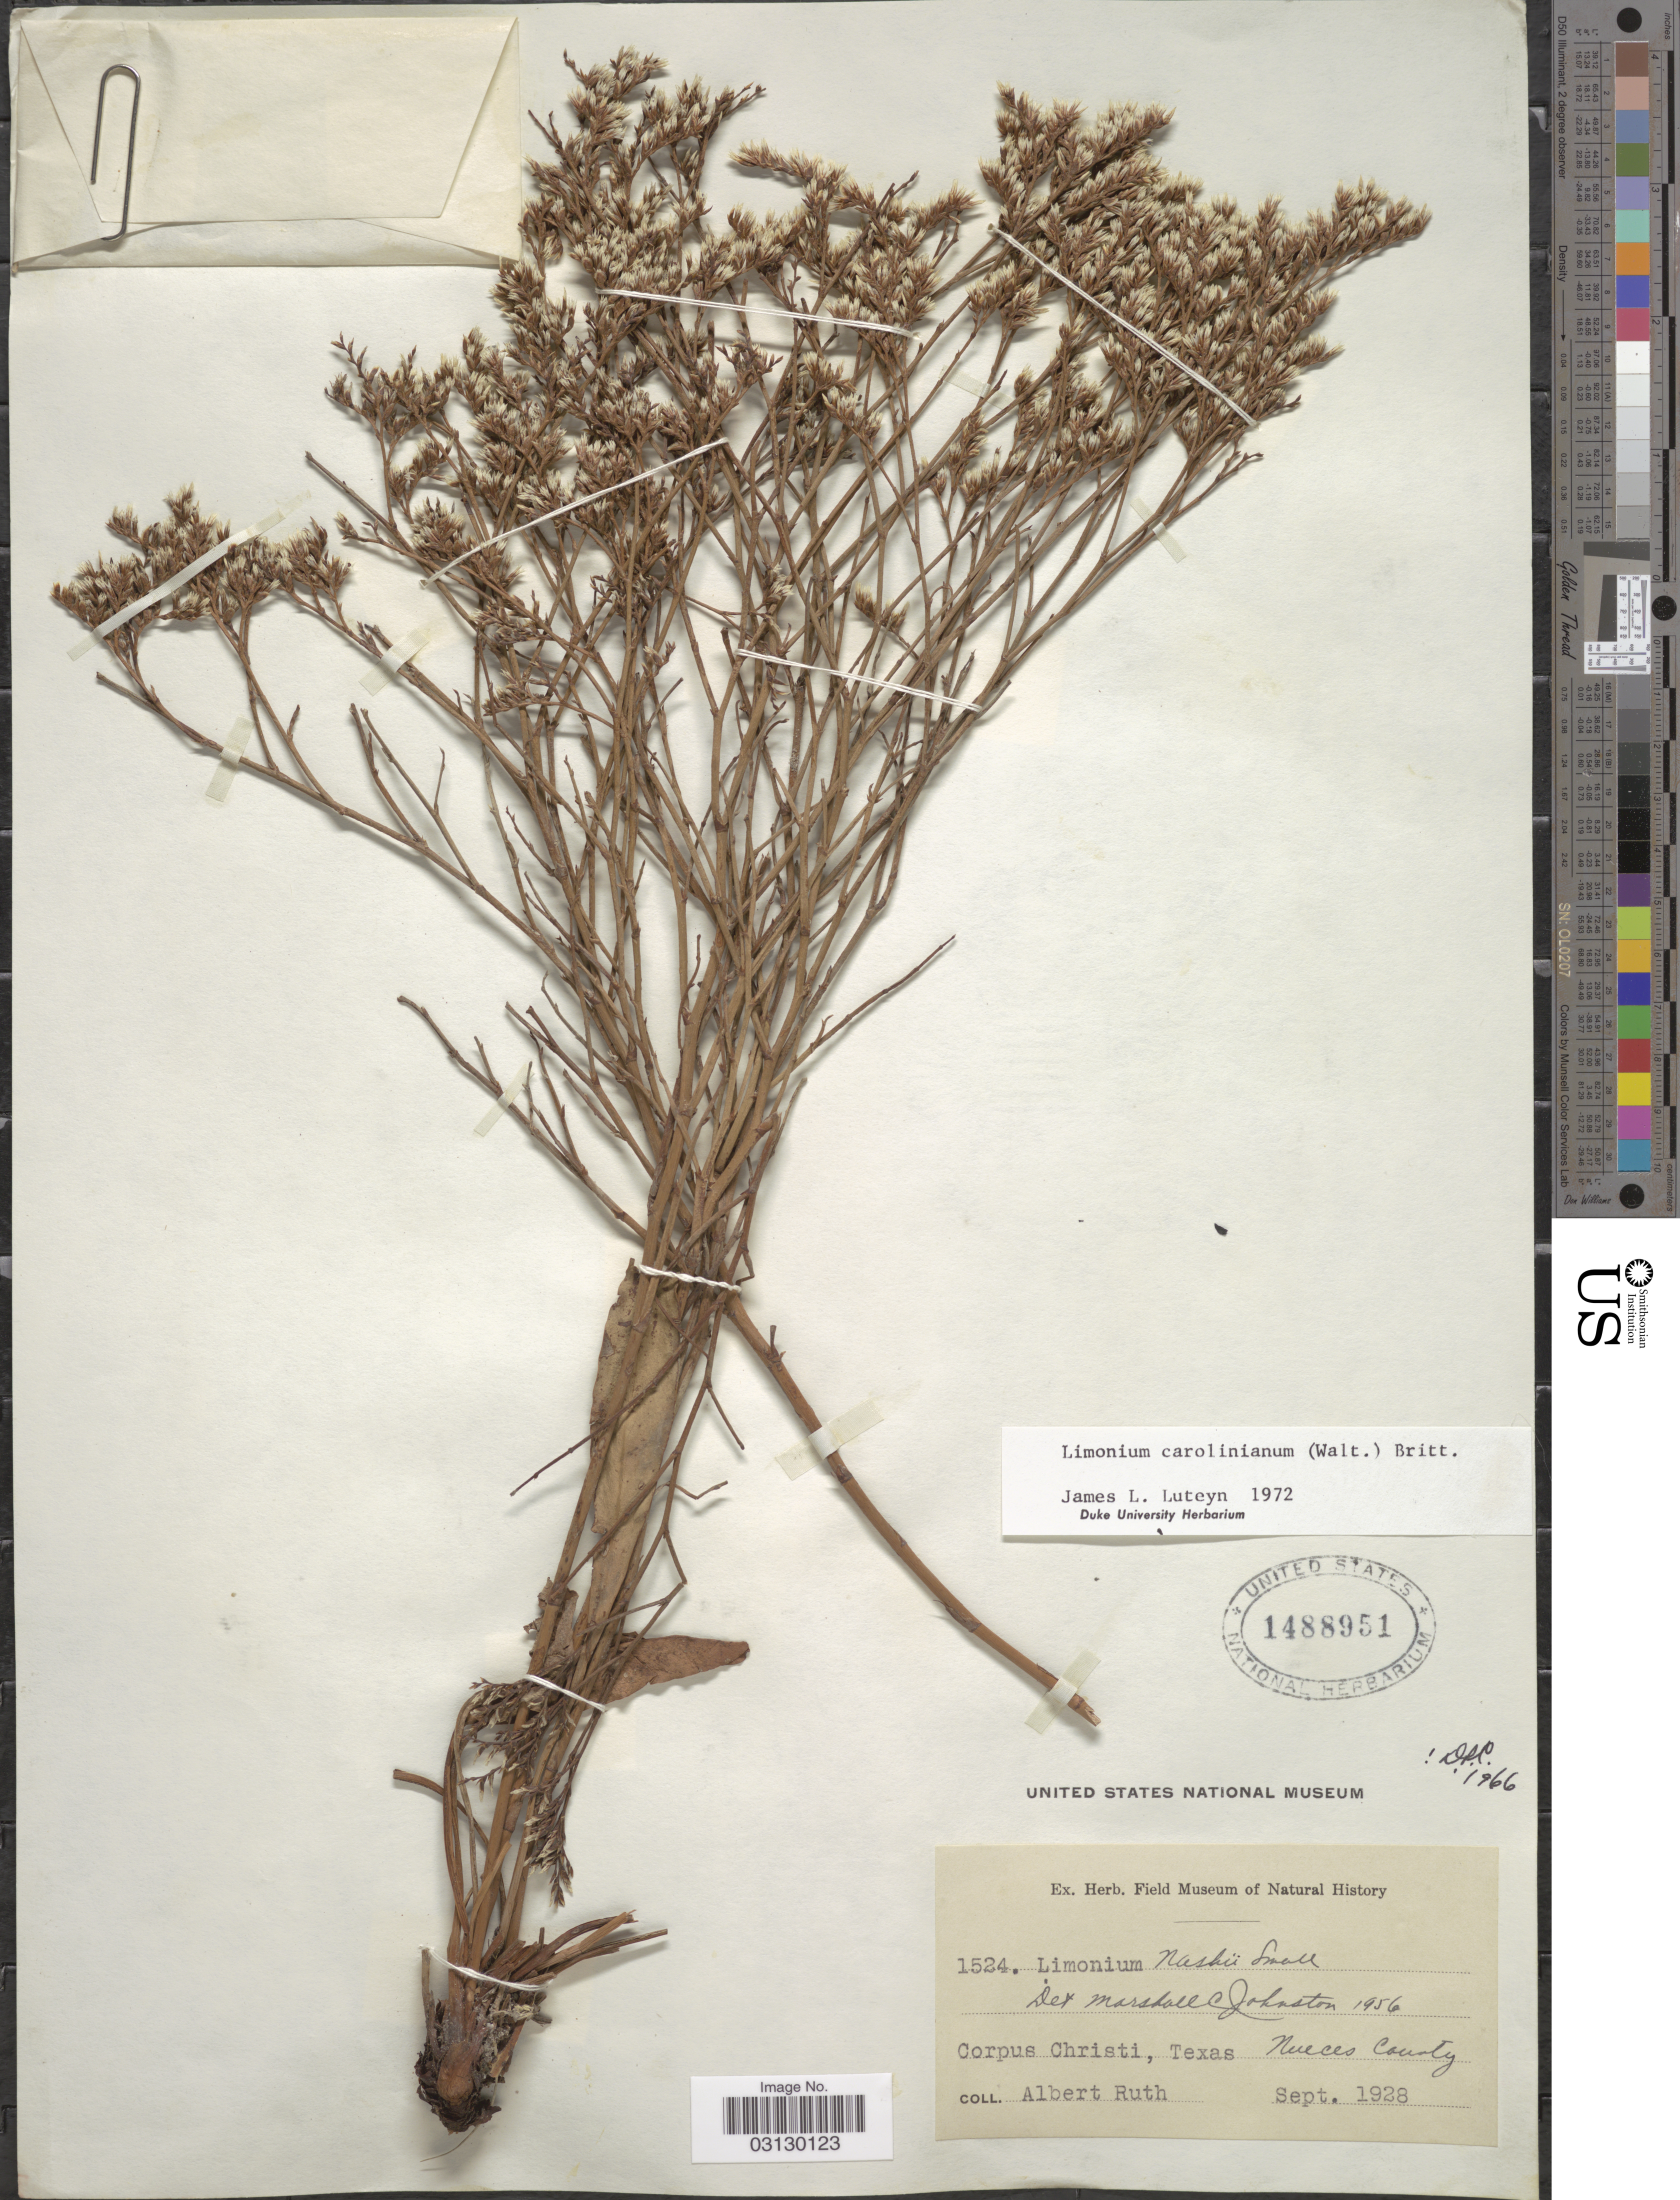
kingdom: Plantae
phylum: Tracheophyta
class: Magnoliopsida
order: Caryophyllales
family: Plumbaginaceae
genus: Limonium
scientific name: Limonium carolinianum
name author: (Walter) Britton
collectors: A. Ruth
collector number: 1524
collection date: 1928-09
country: United States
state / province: Texas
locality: Corpus Christi. Nueces County.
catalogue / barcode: US 1488951